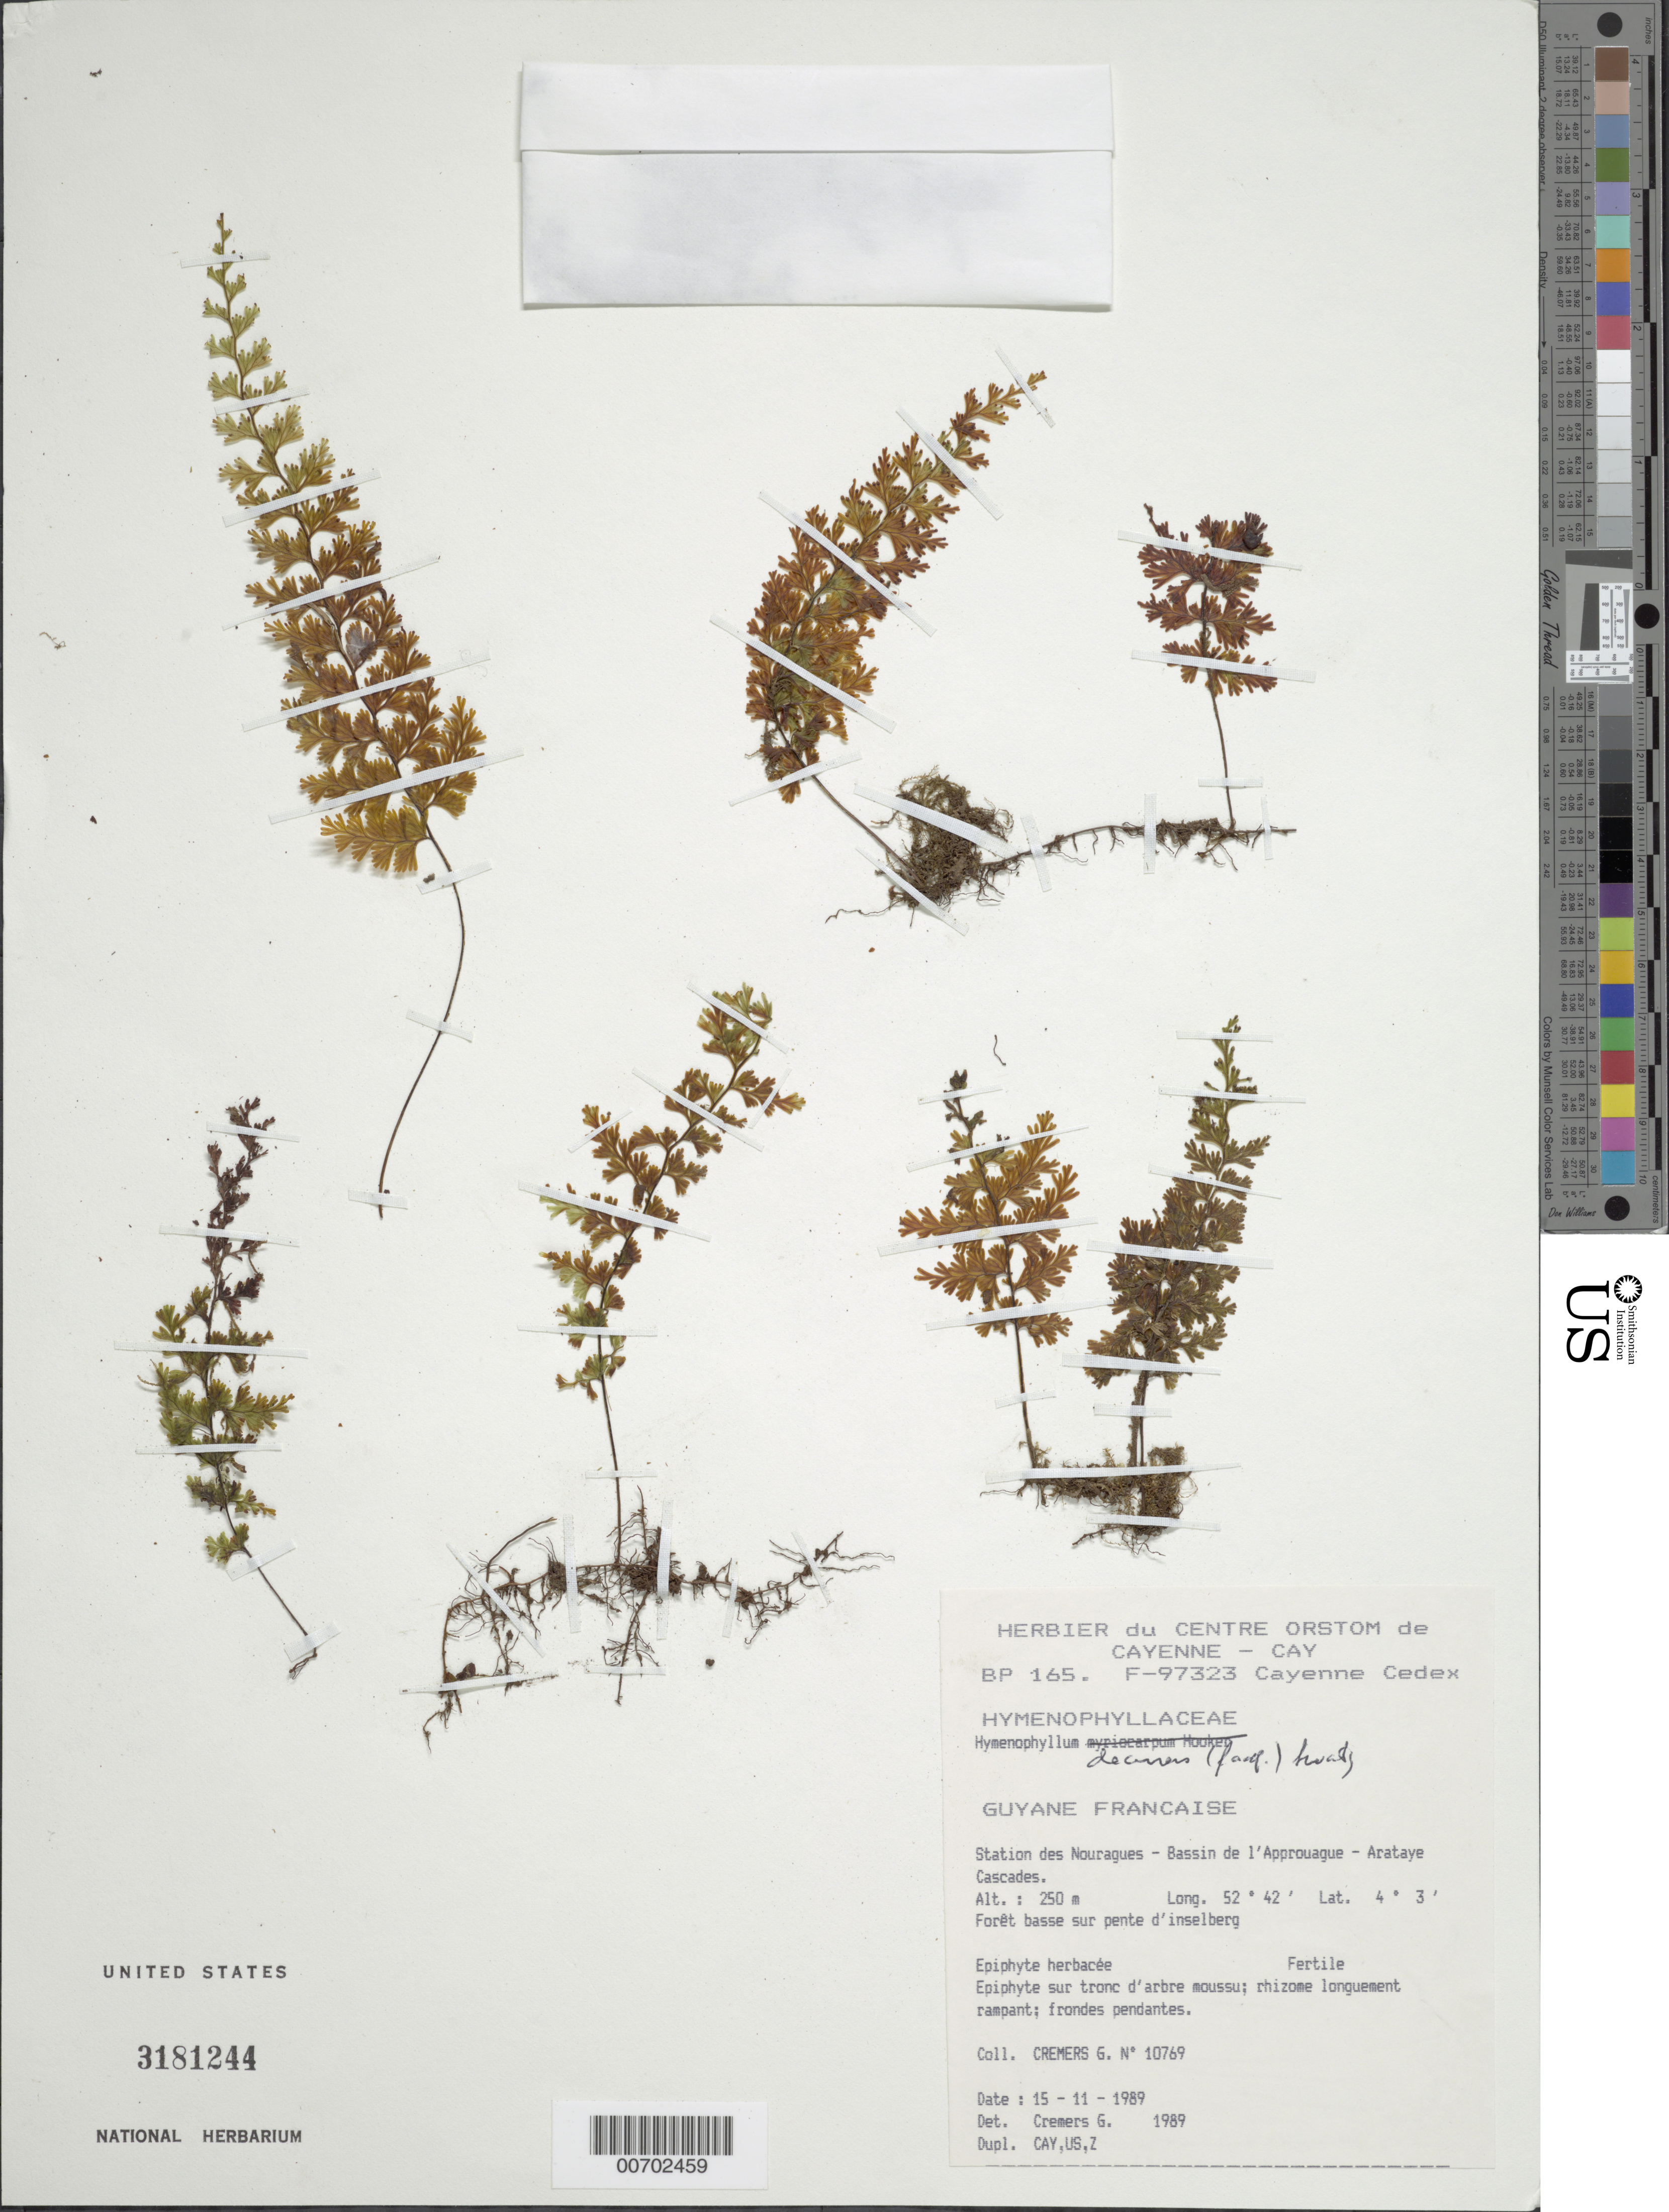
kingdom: Plantae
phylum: Tracheophyta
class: Polypodiopsida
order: Hymenophyllales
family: Hymenophyllaceae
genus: Hymenophyllum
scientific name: Hymenophyllum decurrens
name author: (Jacq.) Sw.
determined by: Cremers, Georges A.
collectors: G. Cremers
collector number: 10769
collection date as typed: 15-Nov-89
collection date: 1989-11-15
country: French Guiana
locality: Station des Nouragues, Bassin de l'Approuague, Arataye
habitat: Low slope forest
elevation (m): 250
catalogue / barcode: US 3181244